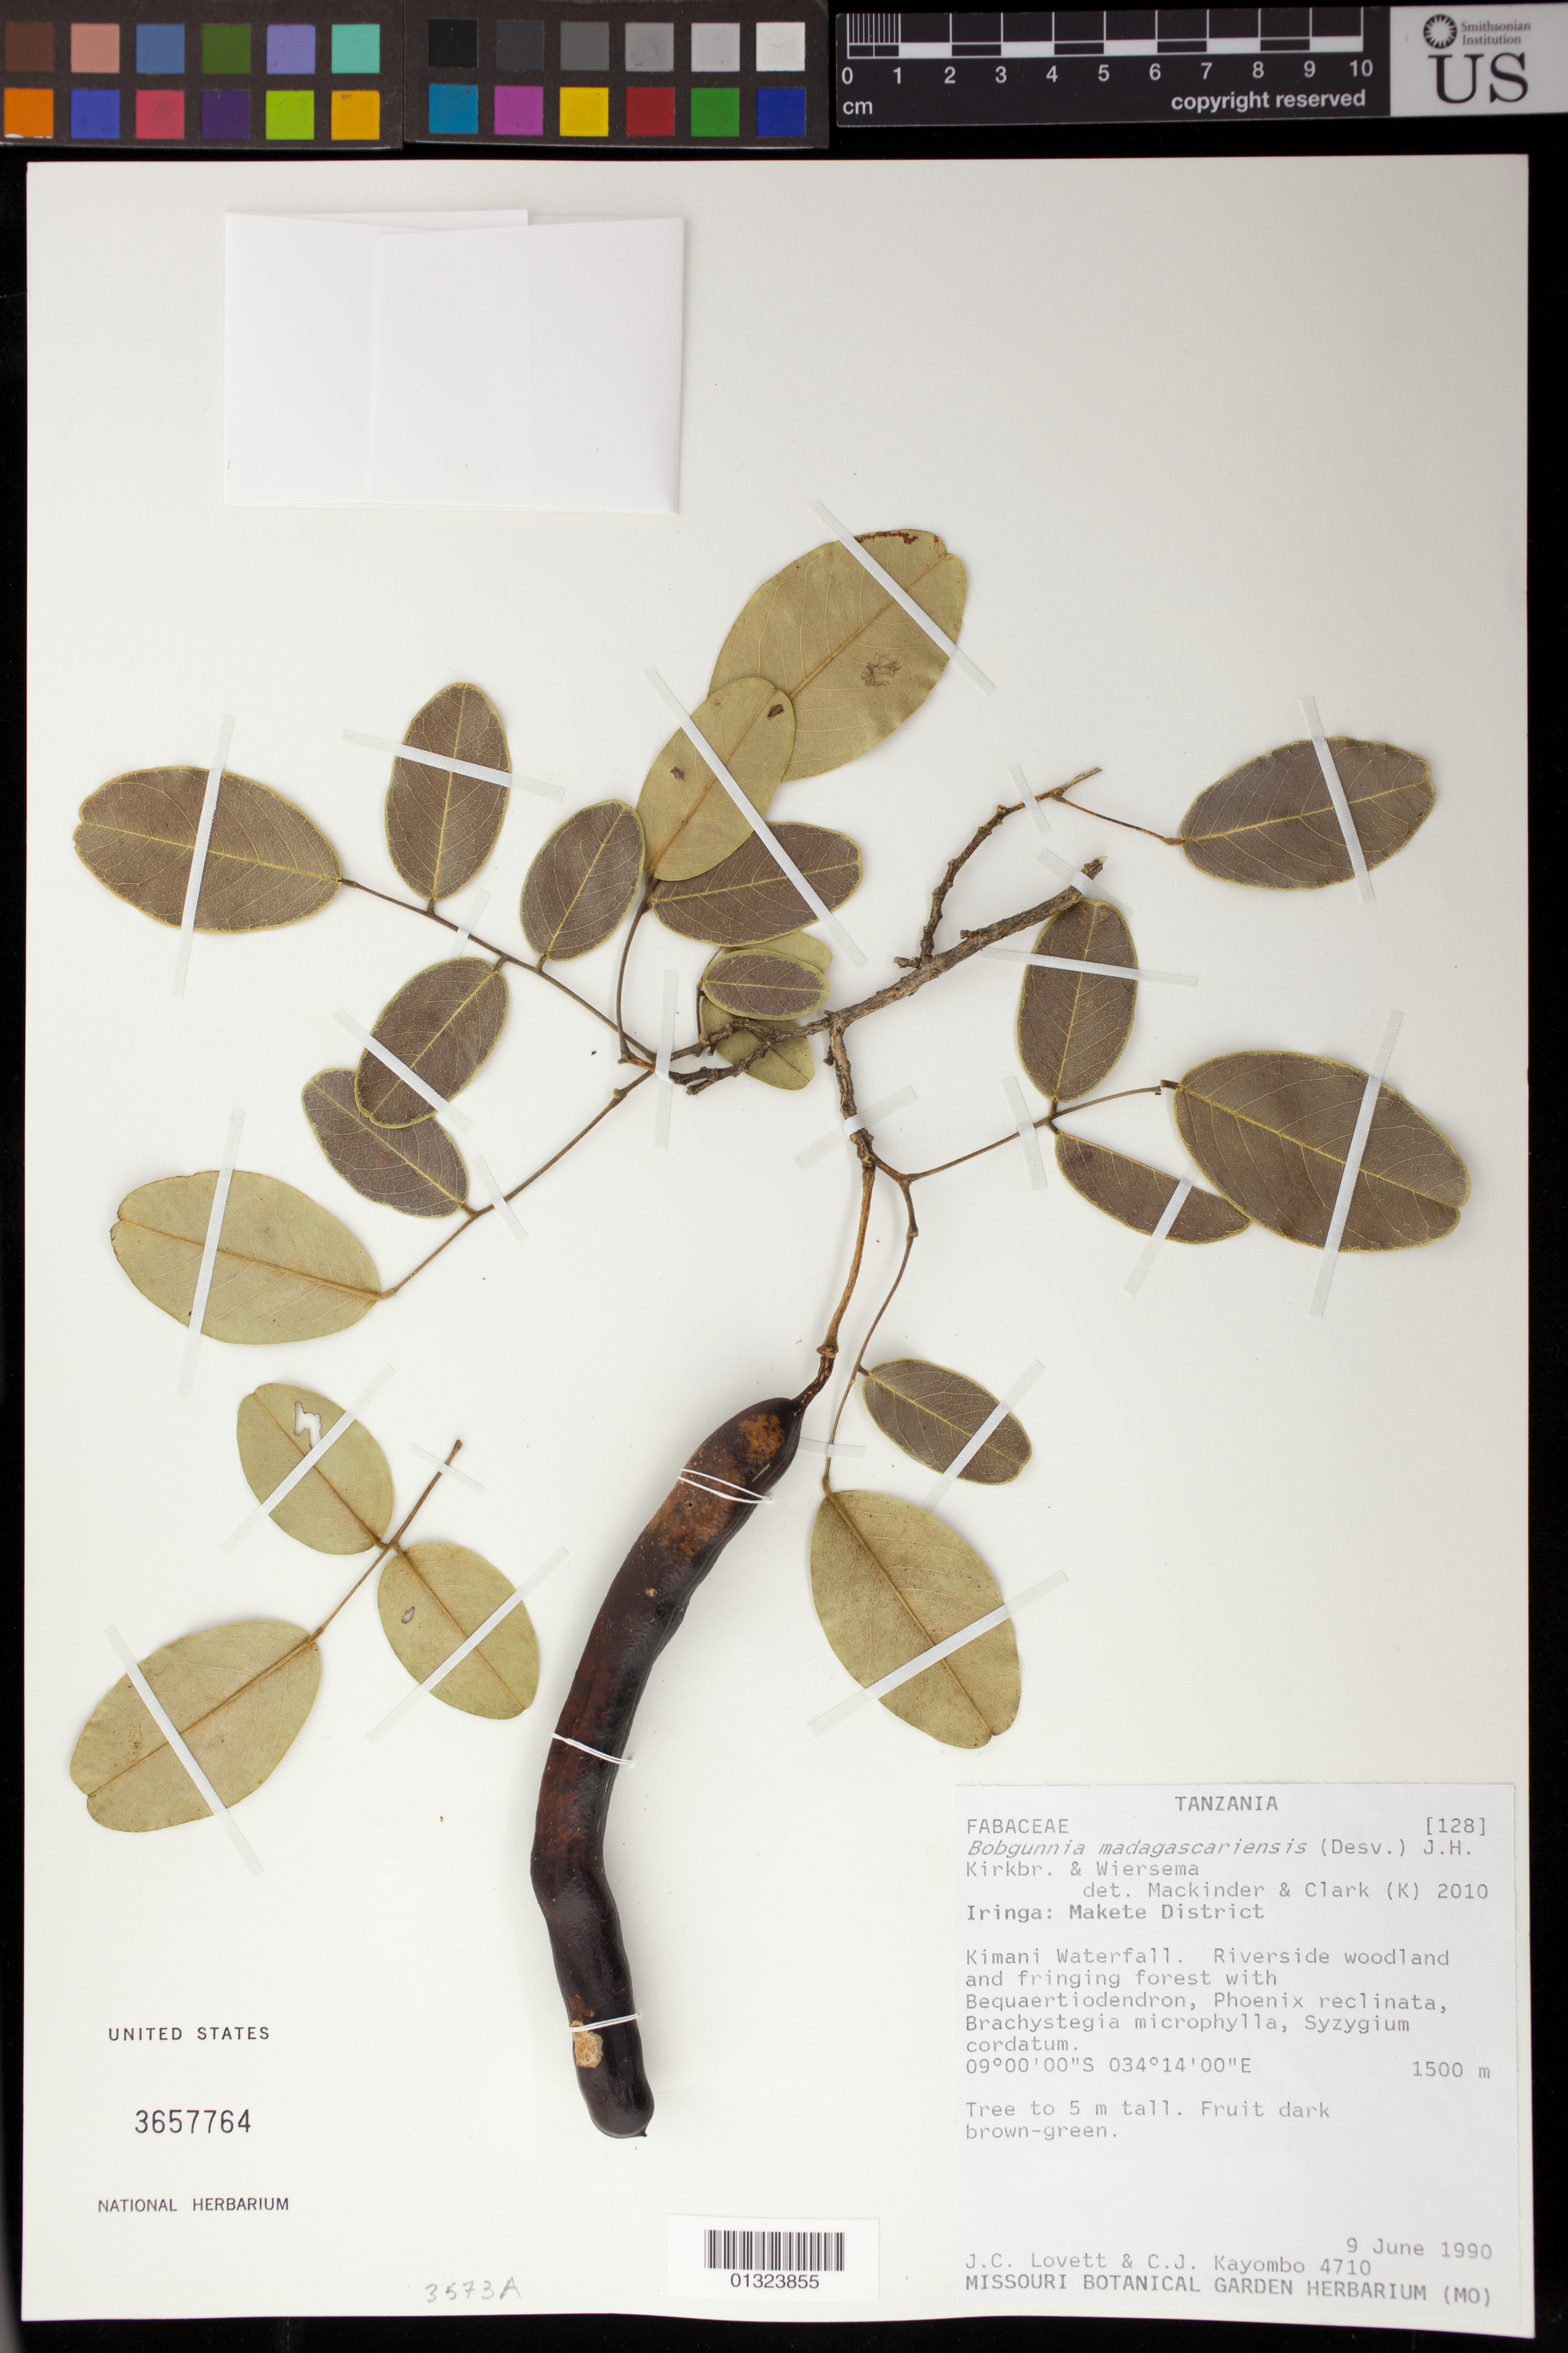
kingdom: Plantae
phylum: Tracheophyta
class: Magnoliopsida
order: Fabales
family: Fabaceae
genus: Bobgunnia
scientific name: Bobgunnia madagascarensis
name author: (Desv.) J.H. Kirkbr. & Wiersema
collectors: P. Lovett & C. J. Kayombo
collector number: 4710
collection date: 1990-06-09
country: Tanzania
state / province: Iringa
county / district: Makete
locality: Kimani Waterfall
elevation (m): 1500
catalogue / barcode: US 3657764